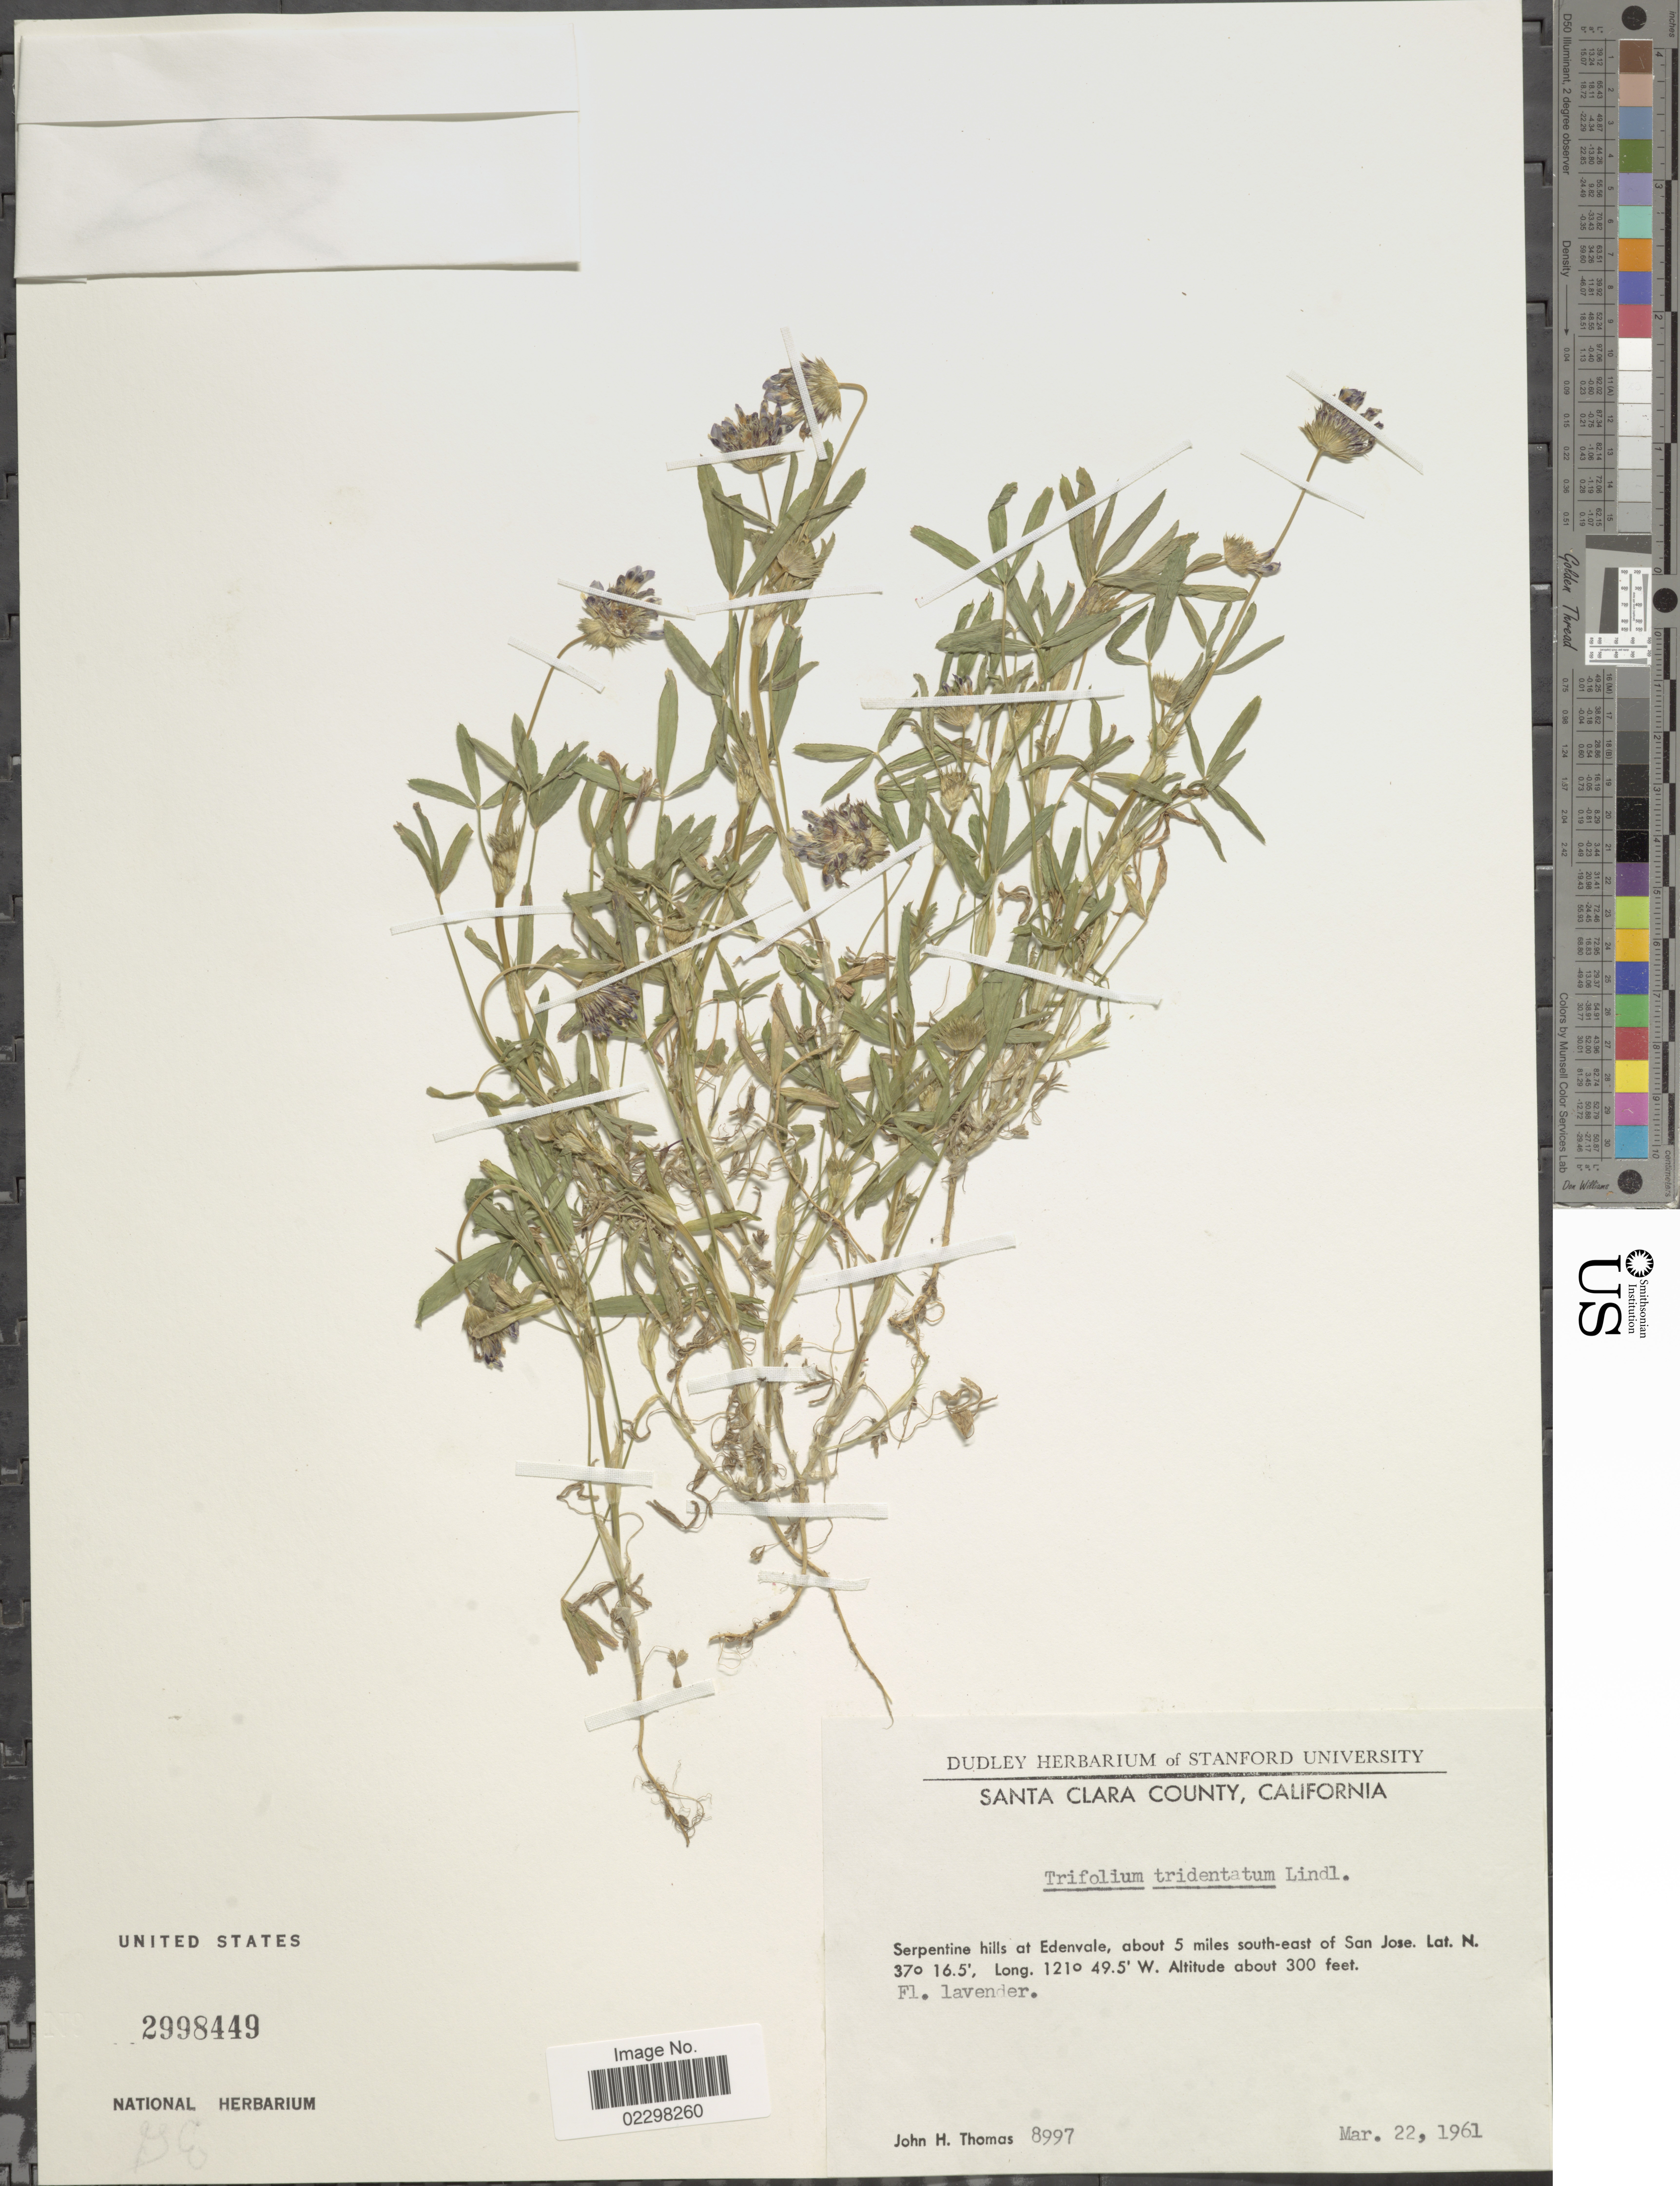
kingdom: Plantae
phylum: Tracheophyta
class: Magnoliopsida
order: Fabales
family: Fabaceae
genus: Trifolium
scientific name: Trifolium tridentatum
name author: Lindl.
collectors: J. H. Thomas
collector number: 8997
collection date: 1961-03-22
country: United States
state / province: California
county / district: Santa Clara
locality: Santa Clara County, California. Seprentine hills at Edenvale, about 5 miles south-east of San Jose.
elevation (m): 91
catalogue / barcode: US 2998449